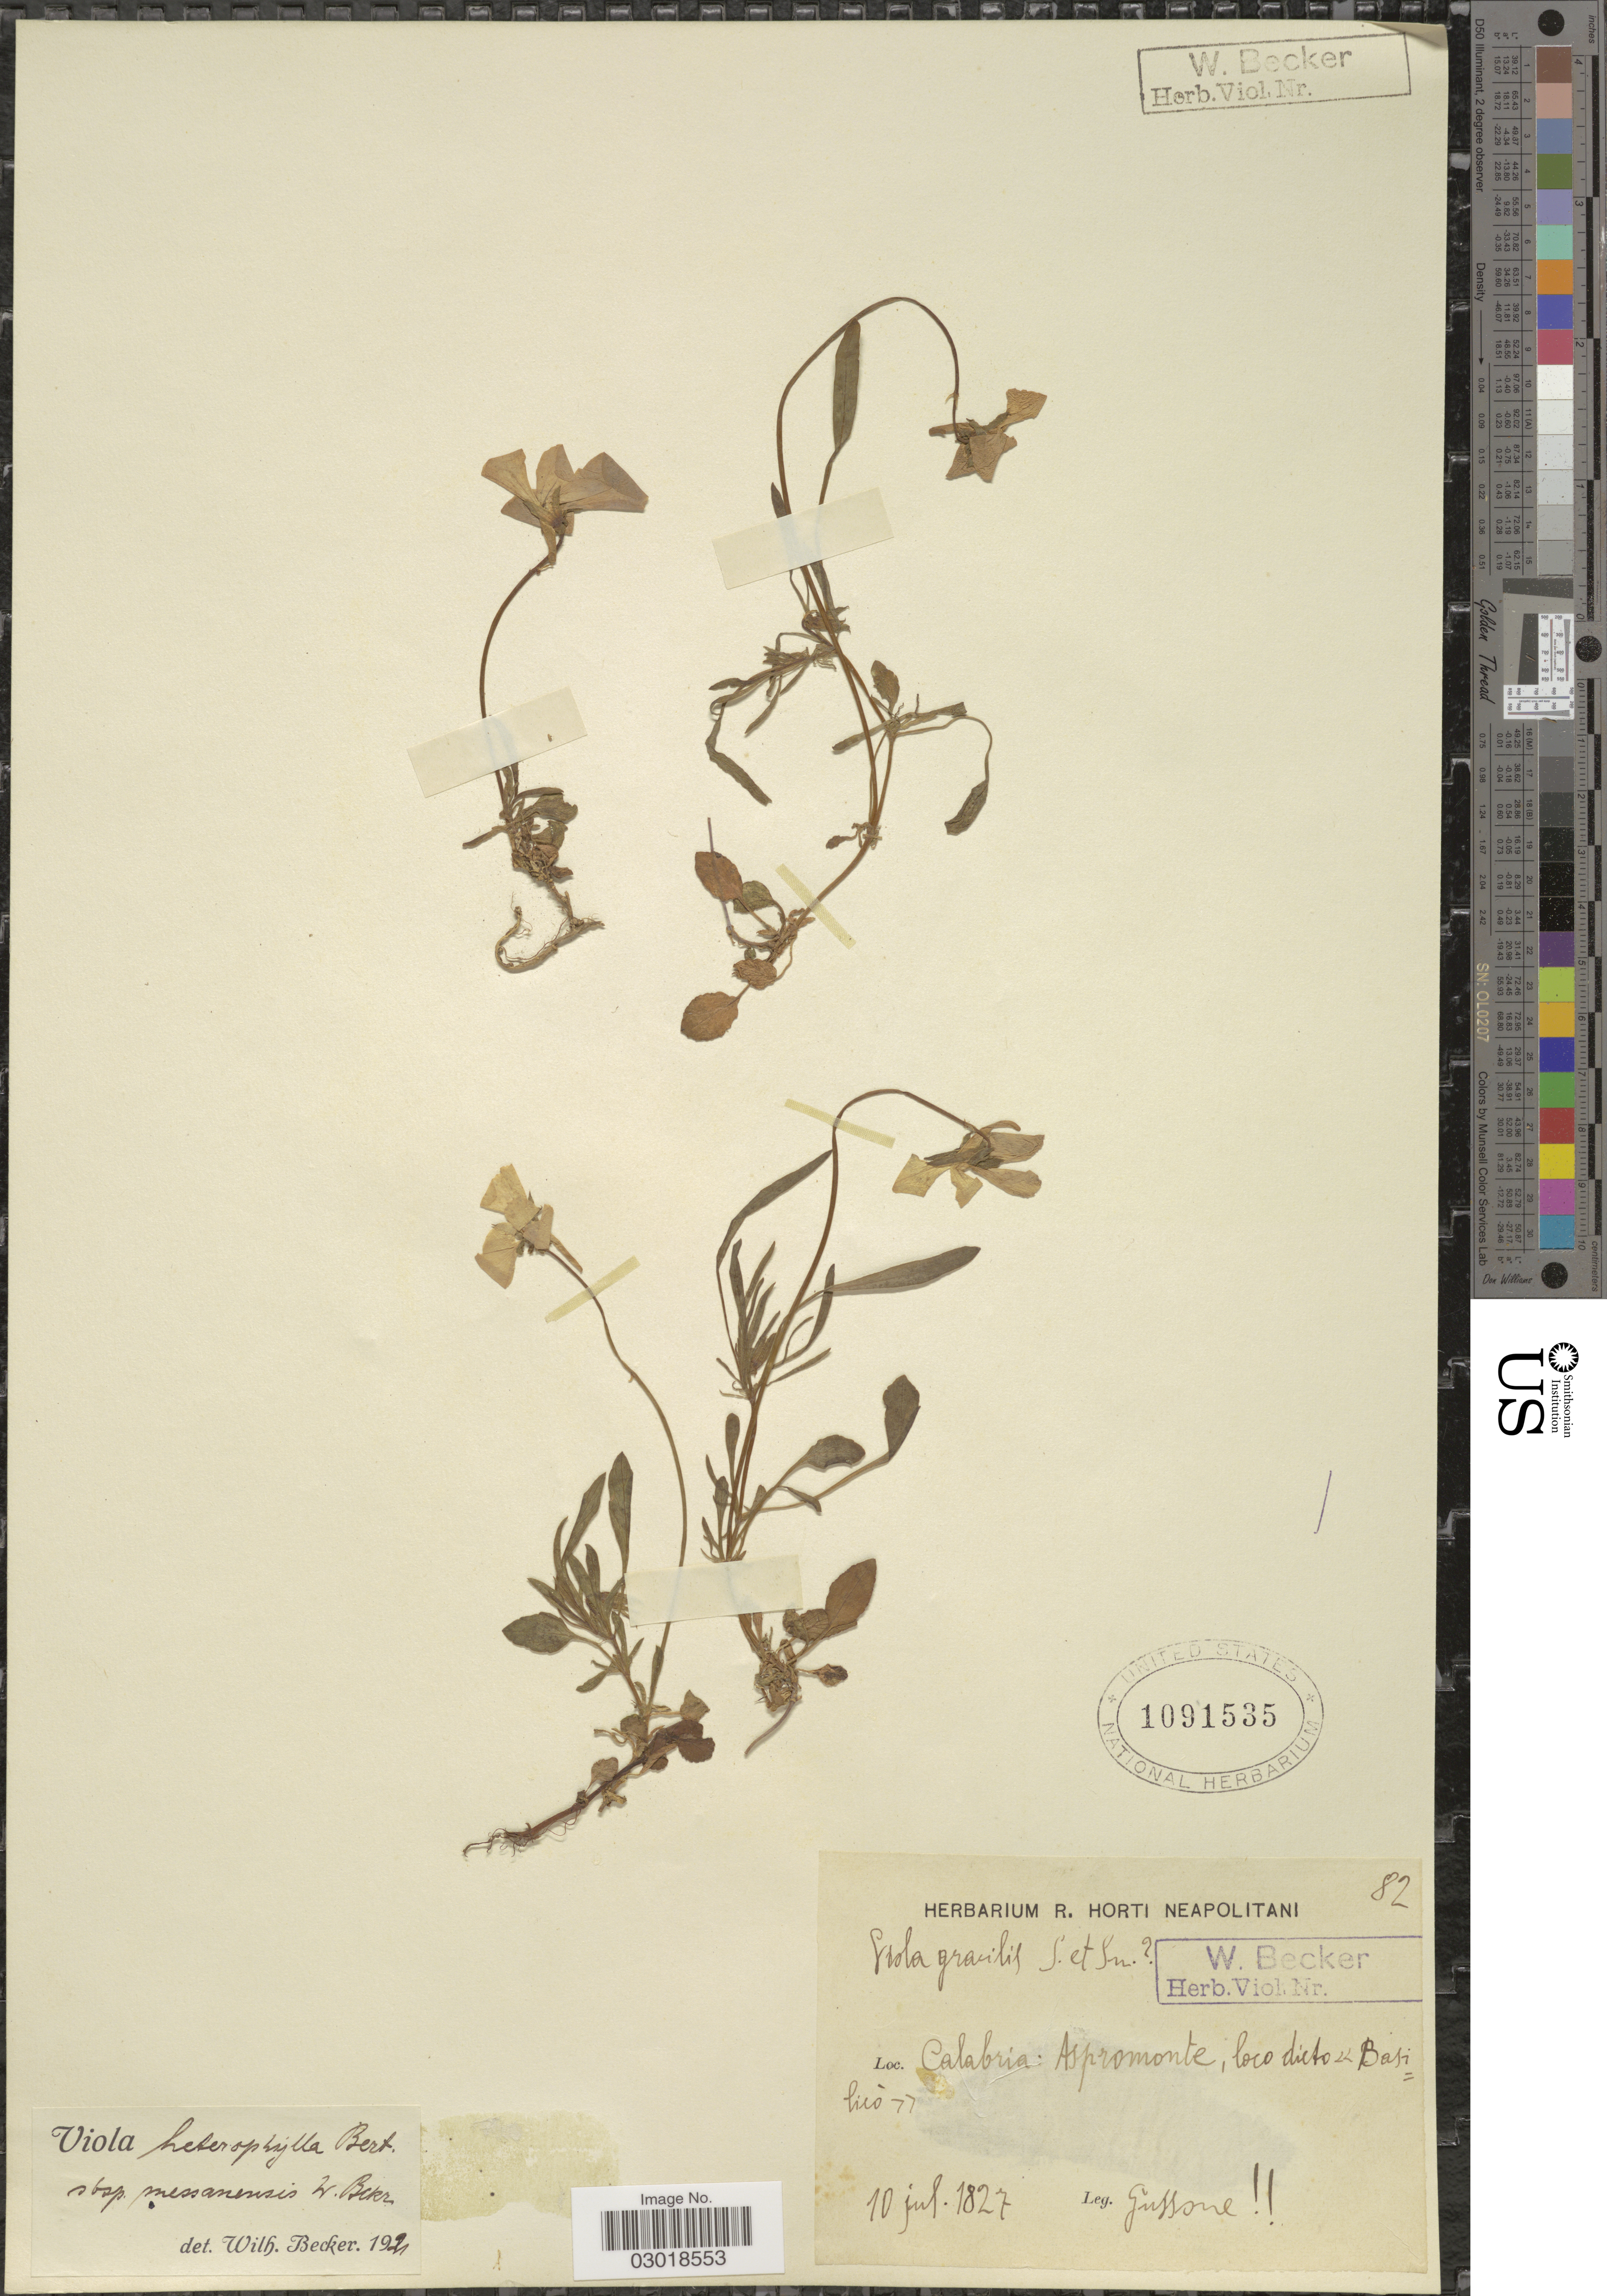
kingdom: Plantae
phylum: Tracheophyta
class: Magnoliopsida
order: Malpighiales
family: Violaceae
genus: Viola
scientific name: Viola heterophylla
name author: Muhl.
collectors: Gussone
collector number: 82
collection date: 1827-07-10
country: Italy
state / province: Calabria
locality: Aspromonte, loco dicto Basilico.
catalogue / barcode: US 1091535